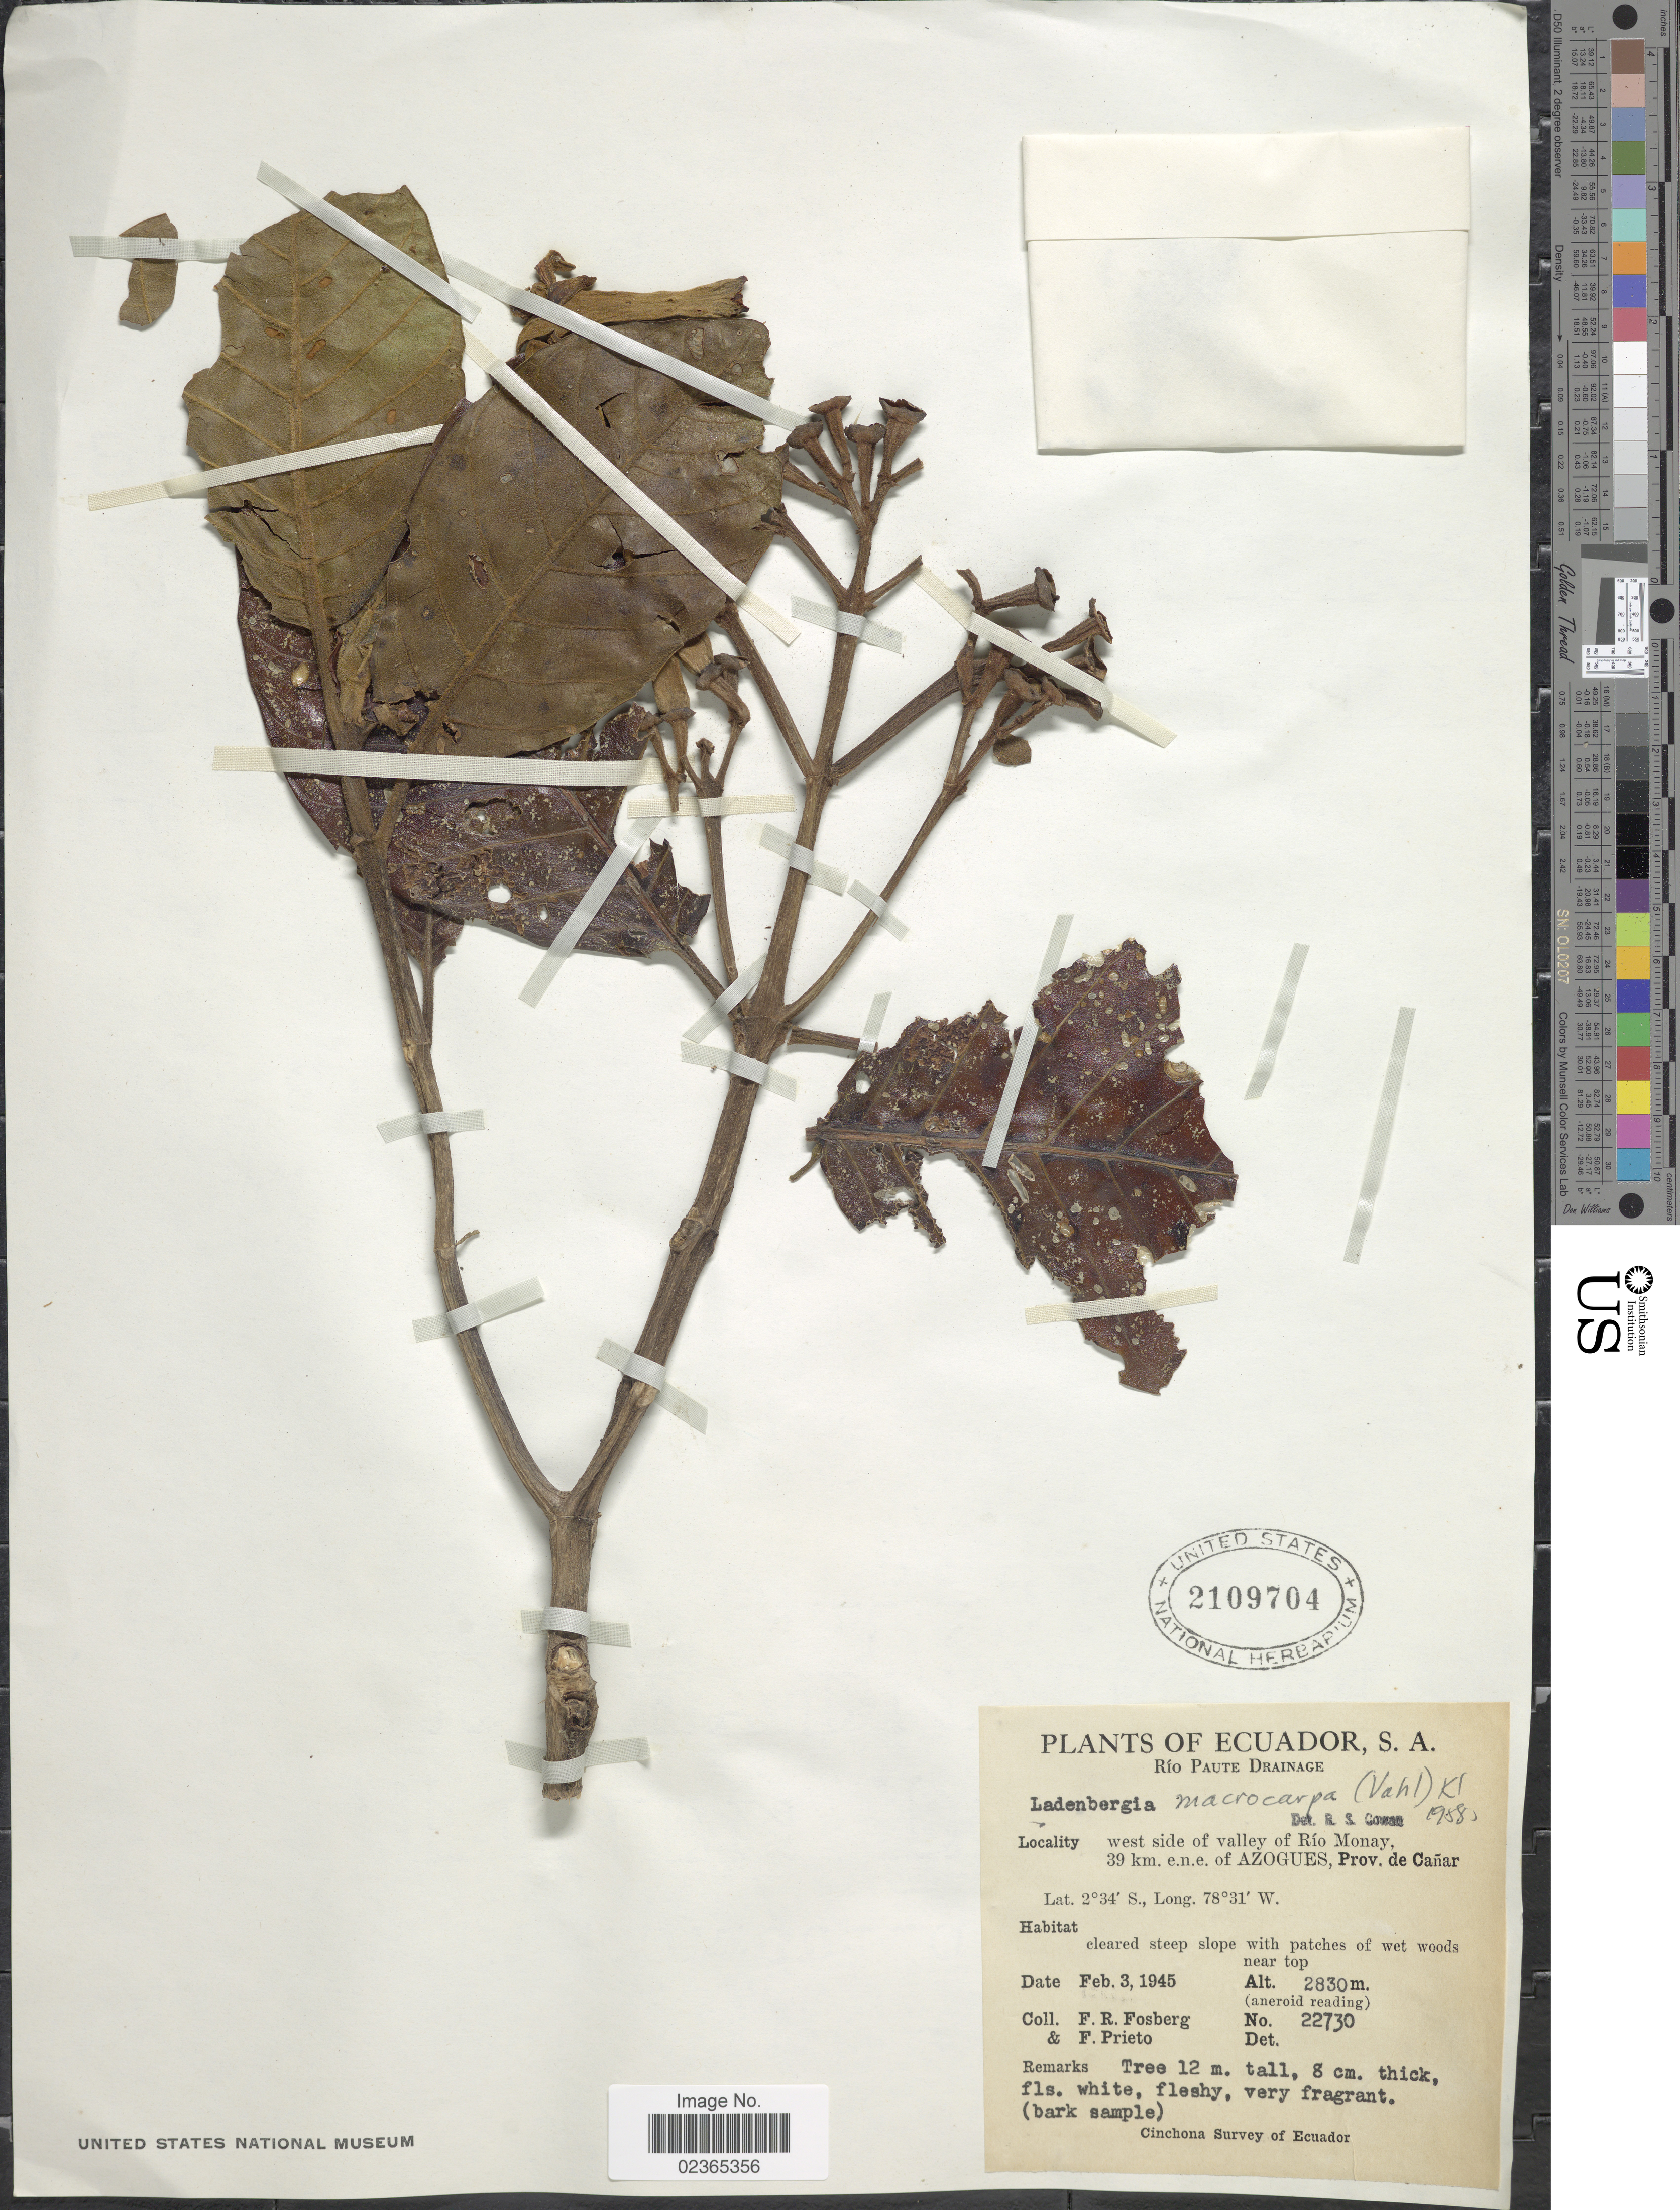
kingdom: Plantae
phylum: Tracheophyta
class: Magnoliopsida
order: Gentianales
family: Rubiaceae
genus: Ladenbergia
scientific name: Ladenbergia macrocarpa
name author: (Vahl) Klotzsch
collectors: F. R. Fosberg & F. Prieto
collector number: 22730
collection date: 1945-02-03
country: Ecuador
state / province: Cañar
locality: Rio Paute Drainage, west side of valley of Rio Monay, 39 km. e.n.e. of Azogues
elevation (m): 2830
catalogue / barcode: US 2109704